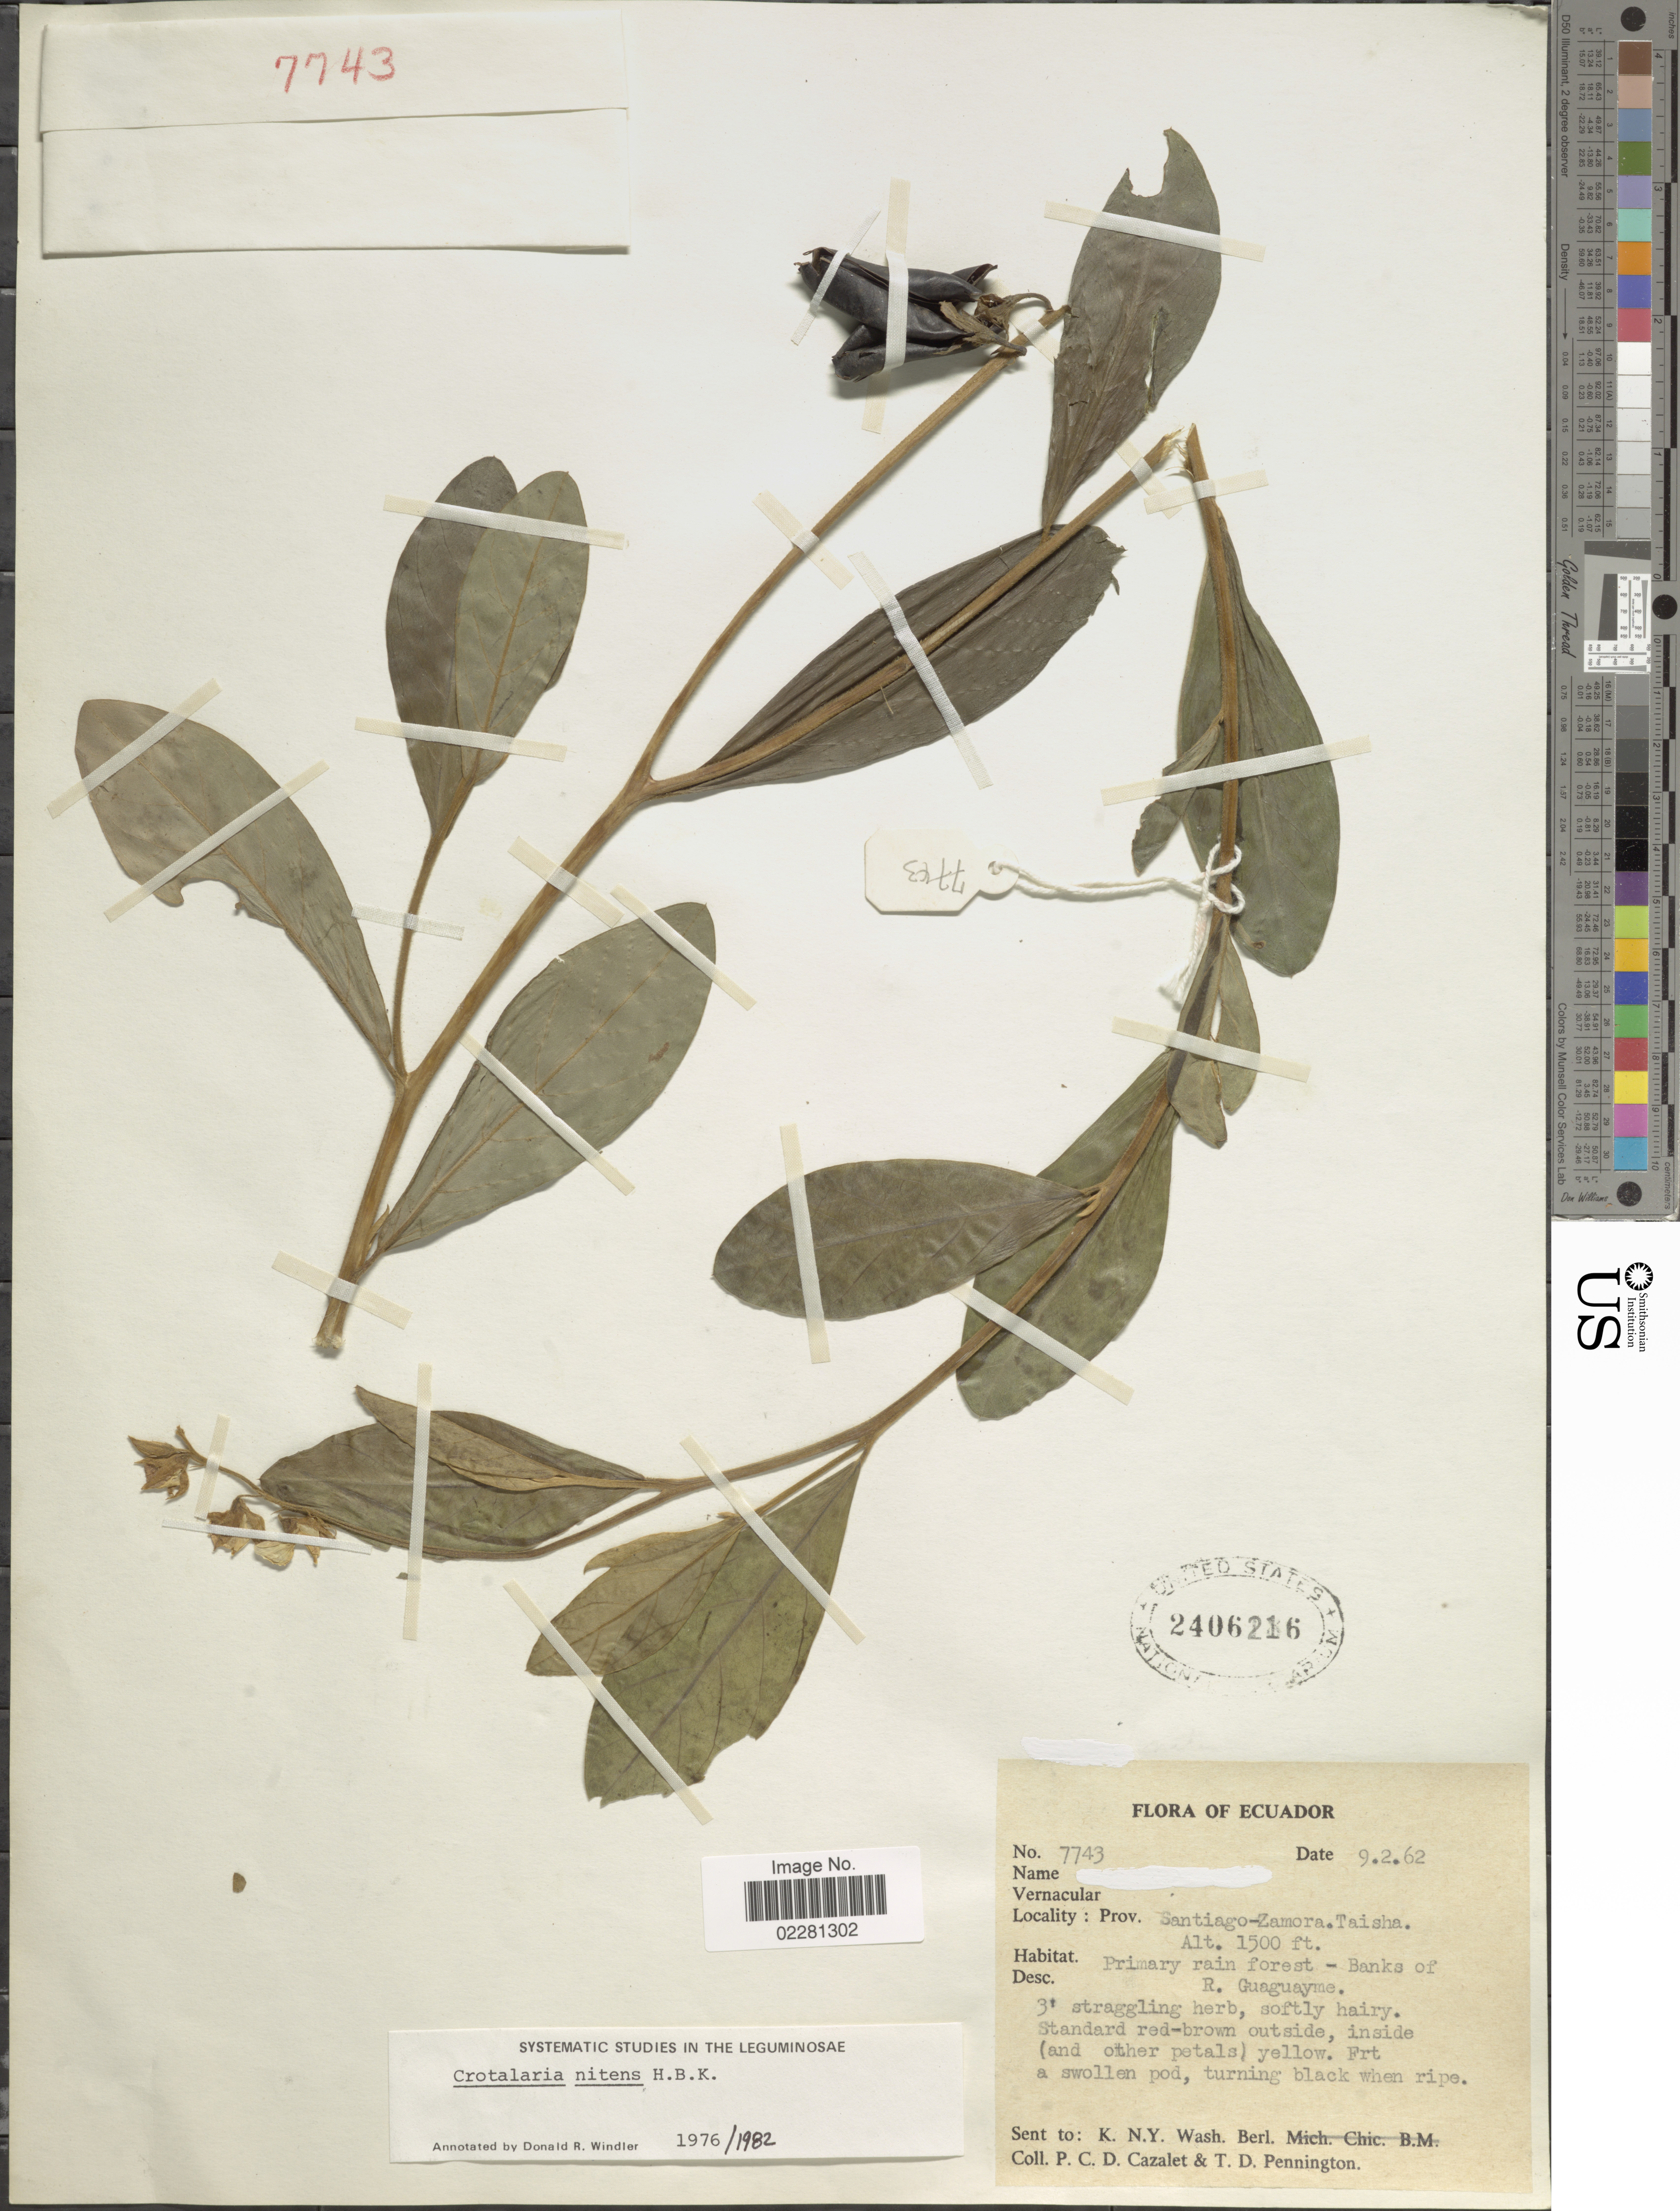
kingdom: Plantae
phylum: Tracheophyta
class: Magnoliopsida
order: Fabales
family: Fabaceae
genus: Crotalaria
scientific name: Crotalaria nitens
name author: Kunth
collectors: P. C. D. Cazalet & T. D. Pennington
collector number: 7743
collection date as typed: Transcribed d/m/y: 9/2/62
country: Ecuador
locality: Prov. Santiago-Zamora, Taisha, Banks of R. Guaguayme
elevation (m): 457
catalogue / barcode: US 2406216